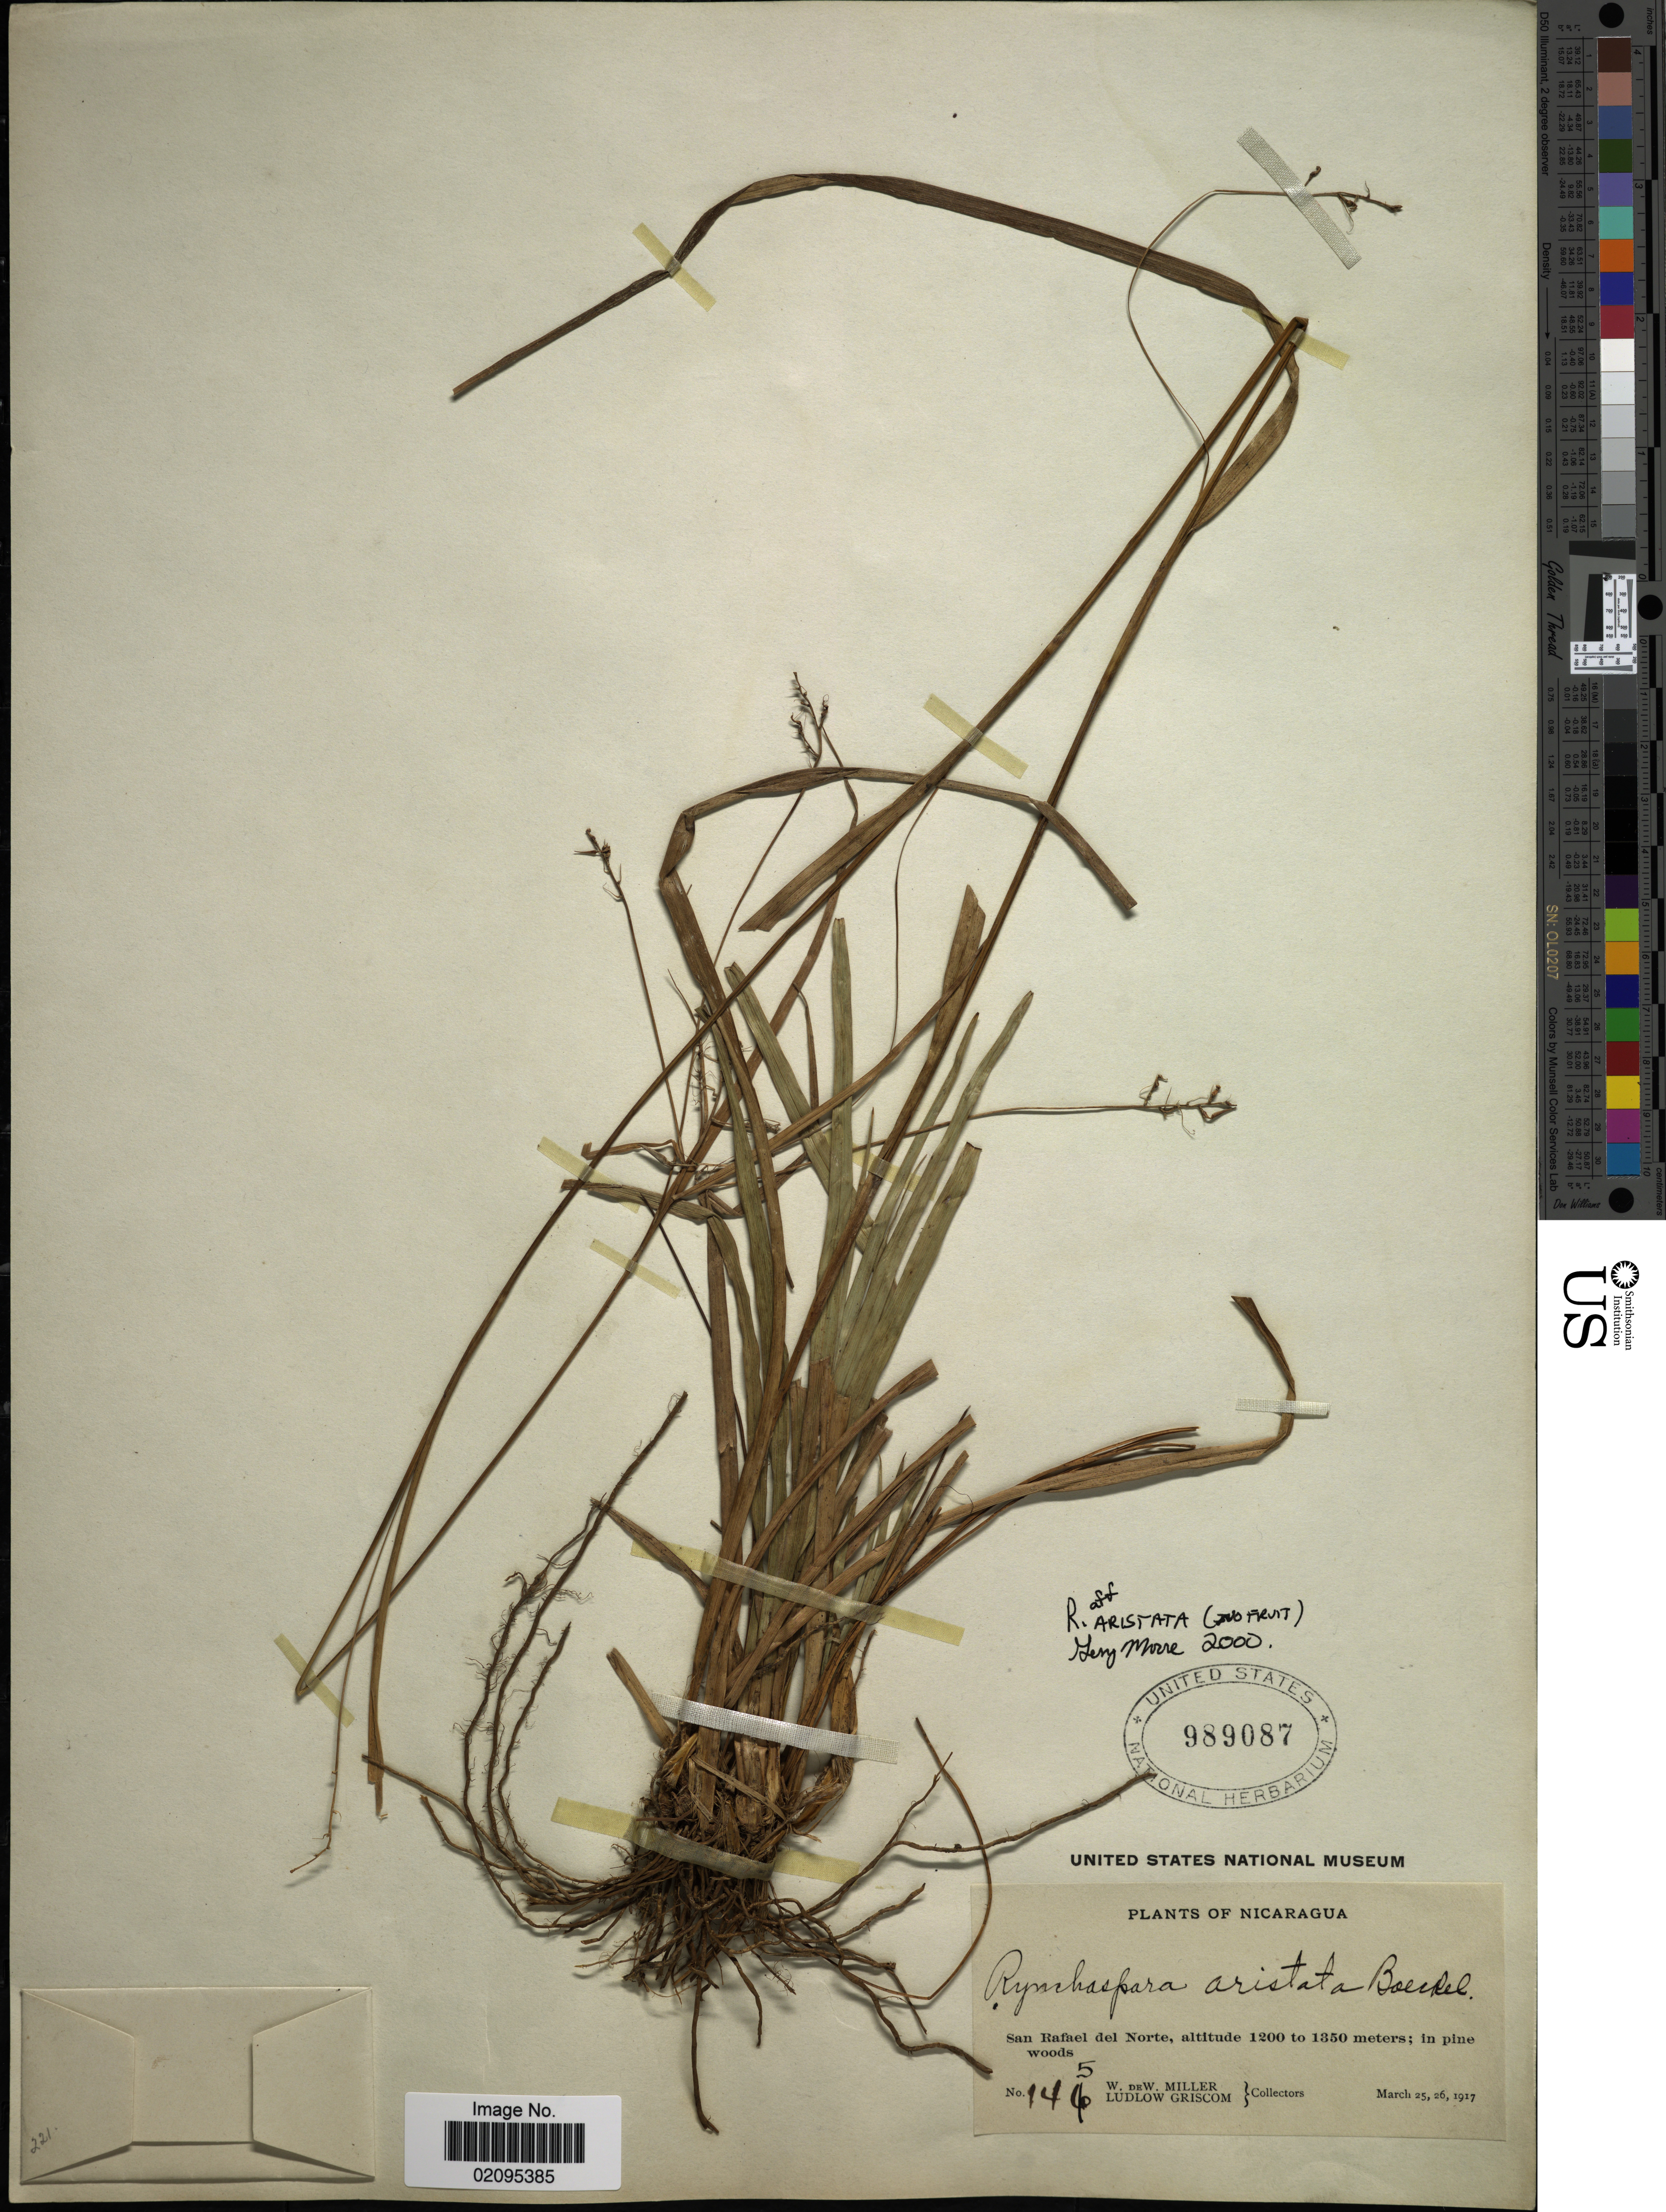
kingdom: Plantae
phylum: Tracheophyta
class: Liliopsida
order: Poales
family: Cyperaceae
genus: Rhynchospora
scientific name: Rhynchospora aristata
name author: Boeckeler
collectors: W. De Witt Miller & L. Griscom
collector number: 145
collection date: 1917-03-25/1917-03-26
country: Nicaragua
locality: San Rafael del Norte.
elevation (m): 1200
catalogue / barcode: US 989087